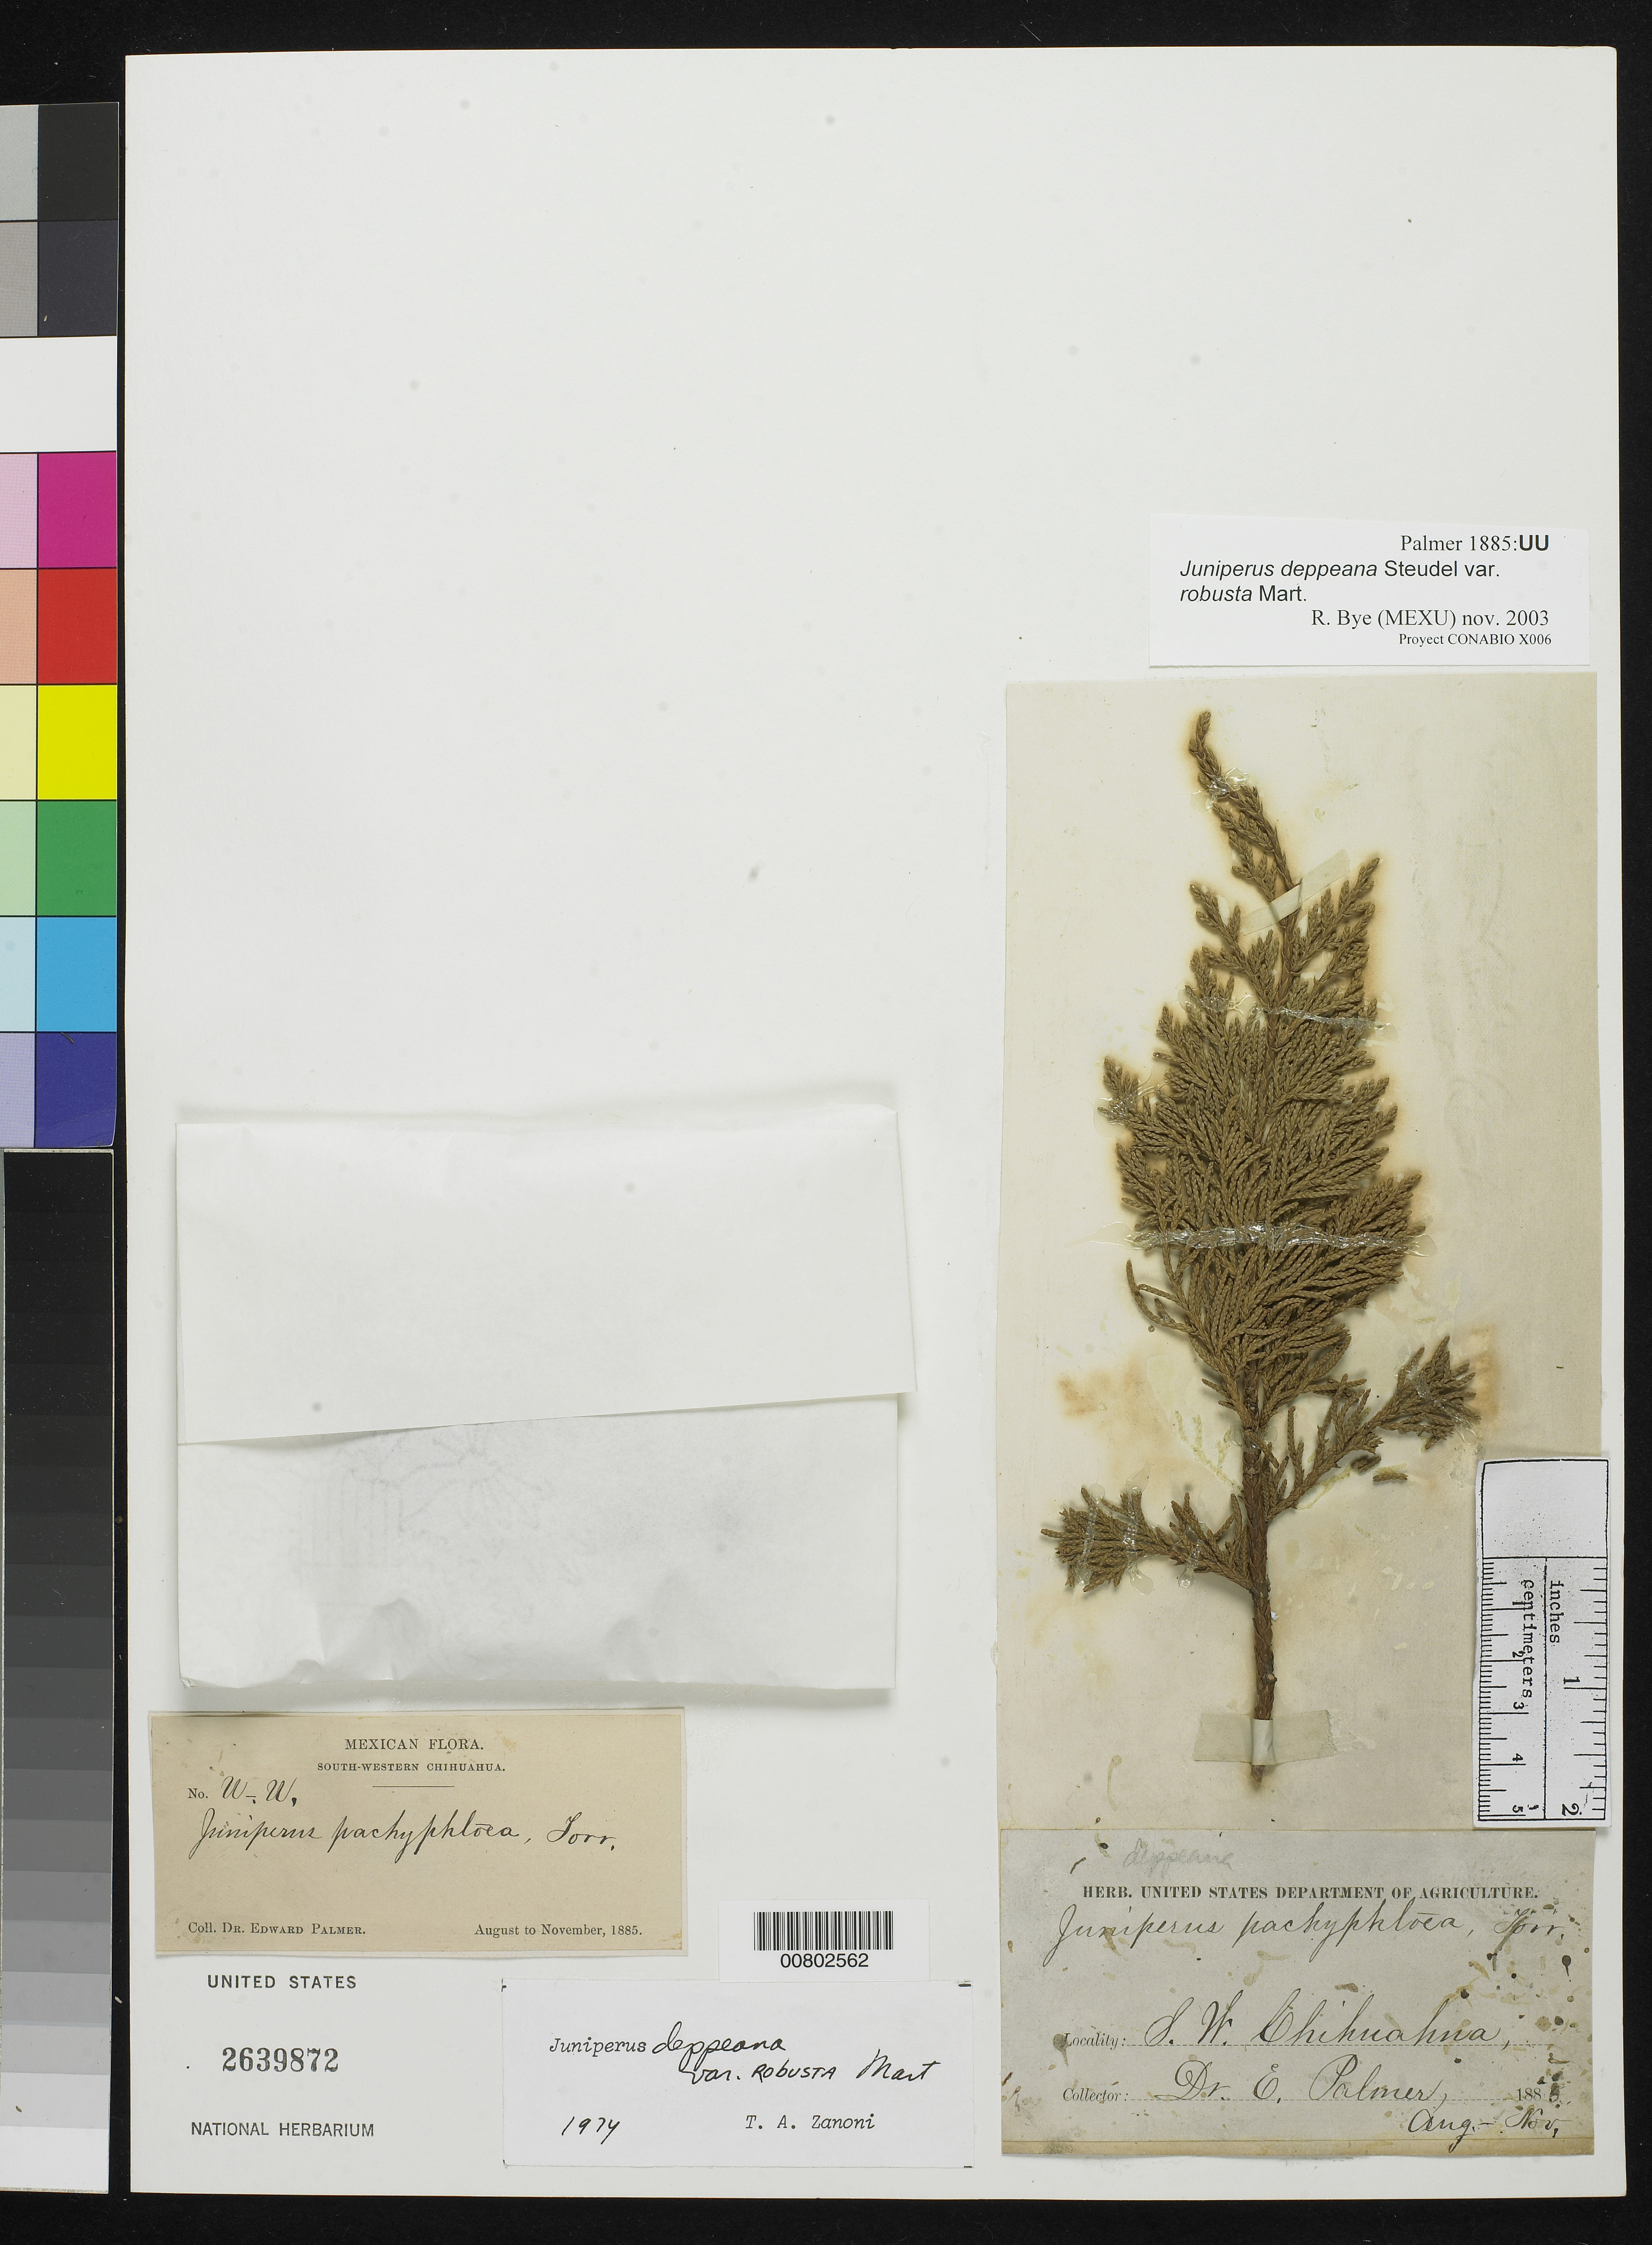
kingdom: Plantae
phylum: Tracheophyta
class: Pinopsida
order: Pinales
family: Cupressaceae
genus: Juniperus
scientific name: Juniperus deppeana var. robusta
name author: Martínez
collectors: E. Palmer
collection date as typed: Aug 1885 to -- Nov 1885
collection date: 1885-08/1885-11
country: Mexico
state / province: Chihuahua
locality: UU SW Chihuahua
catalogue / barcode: US 2639872